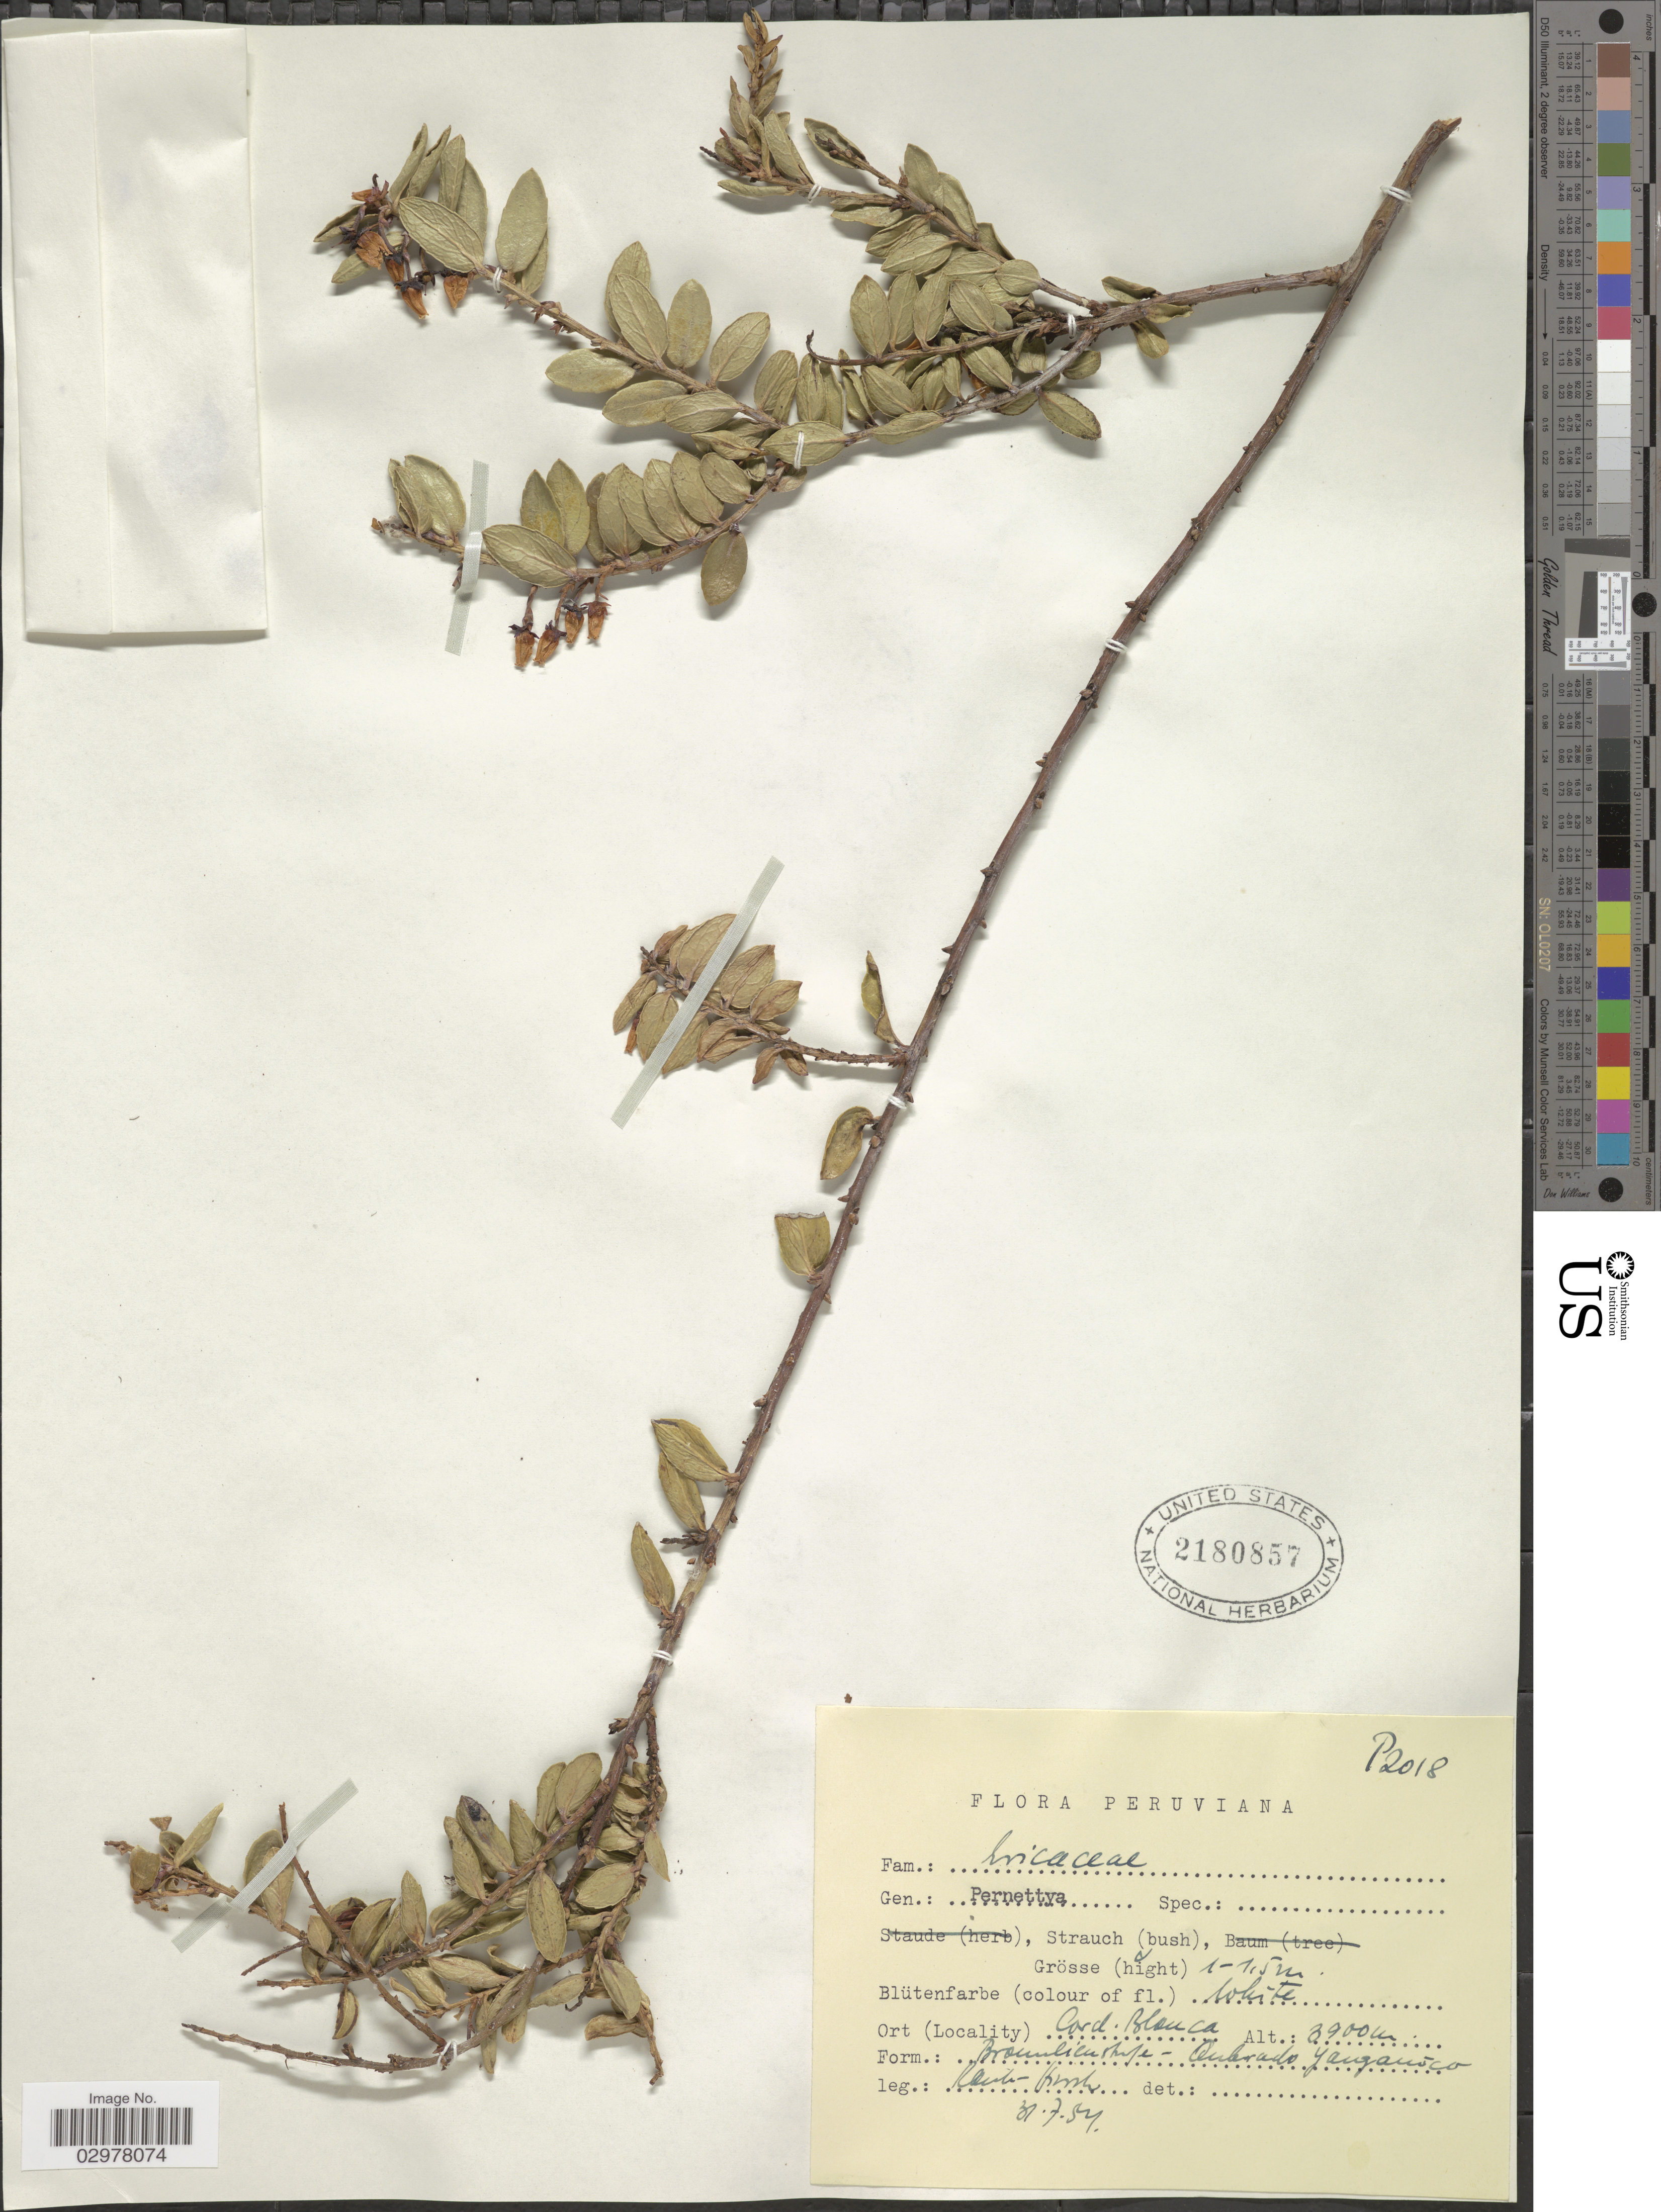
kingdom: Plantae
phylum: Tracheophyta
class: Magnoliopsida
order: Ericales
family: Ericaceae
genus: Pernettya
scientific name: Pernettya prostrata var. pentlandii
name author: (DC.) Sleumer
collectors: W. Rauh & G. Hirsch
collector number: P2018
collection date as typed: Transcribed d/m/y: 31/7/54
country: Peru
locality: Cord. Blanca, Browulieshufe [interpreted] - Quebrado Yanganuco.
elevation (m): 3900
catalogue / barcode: US 2180857